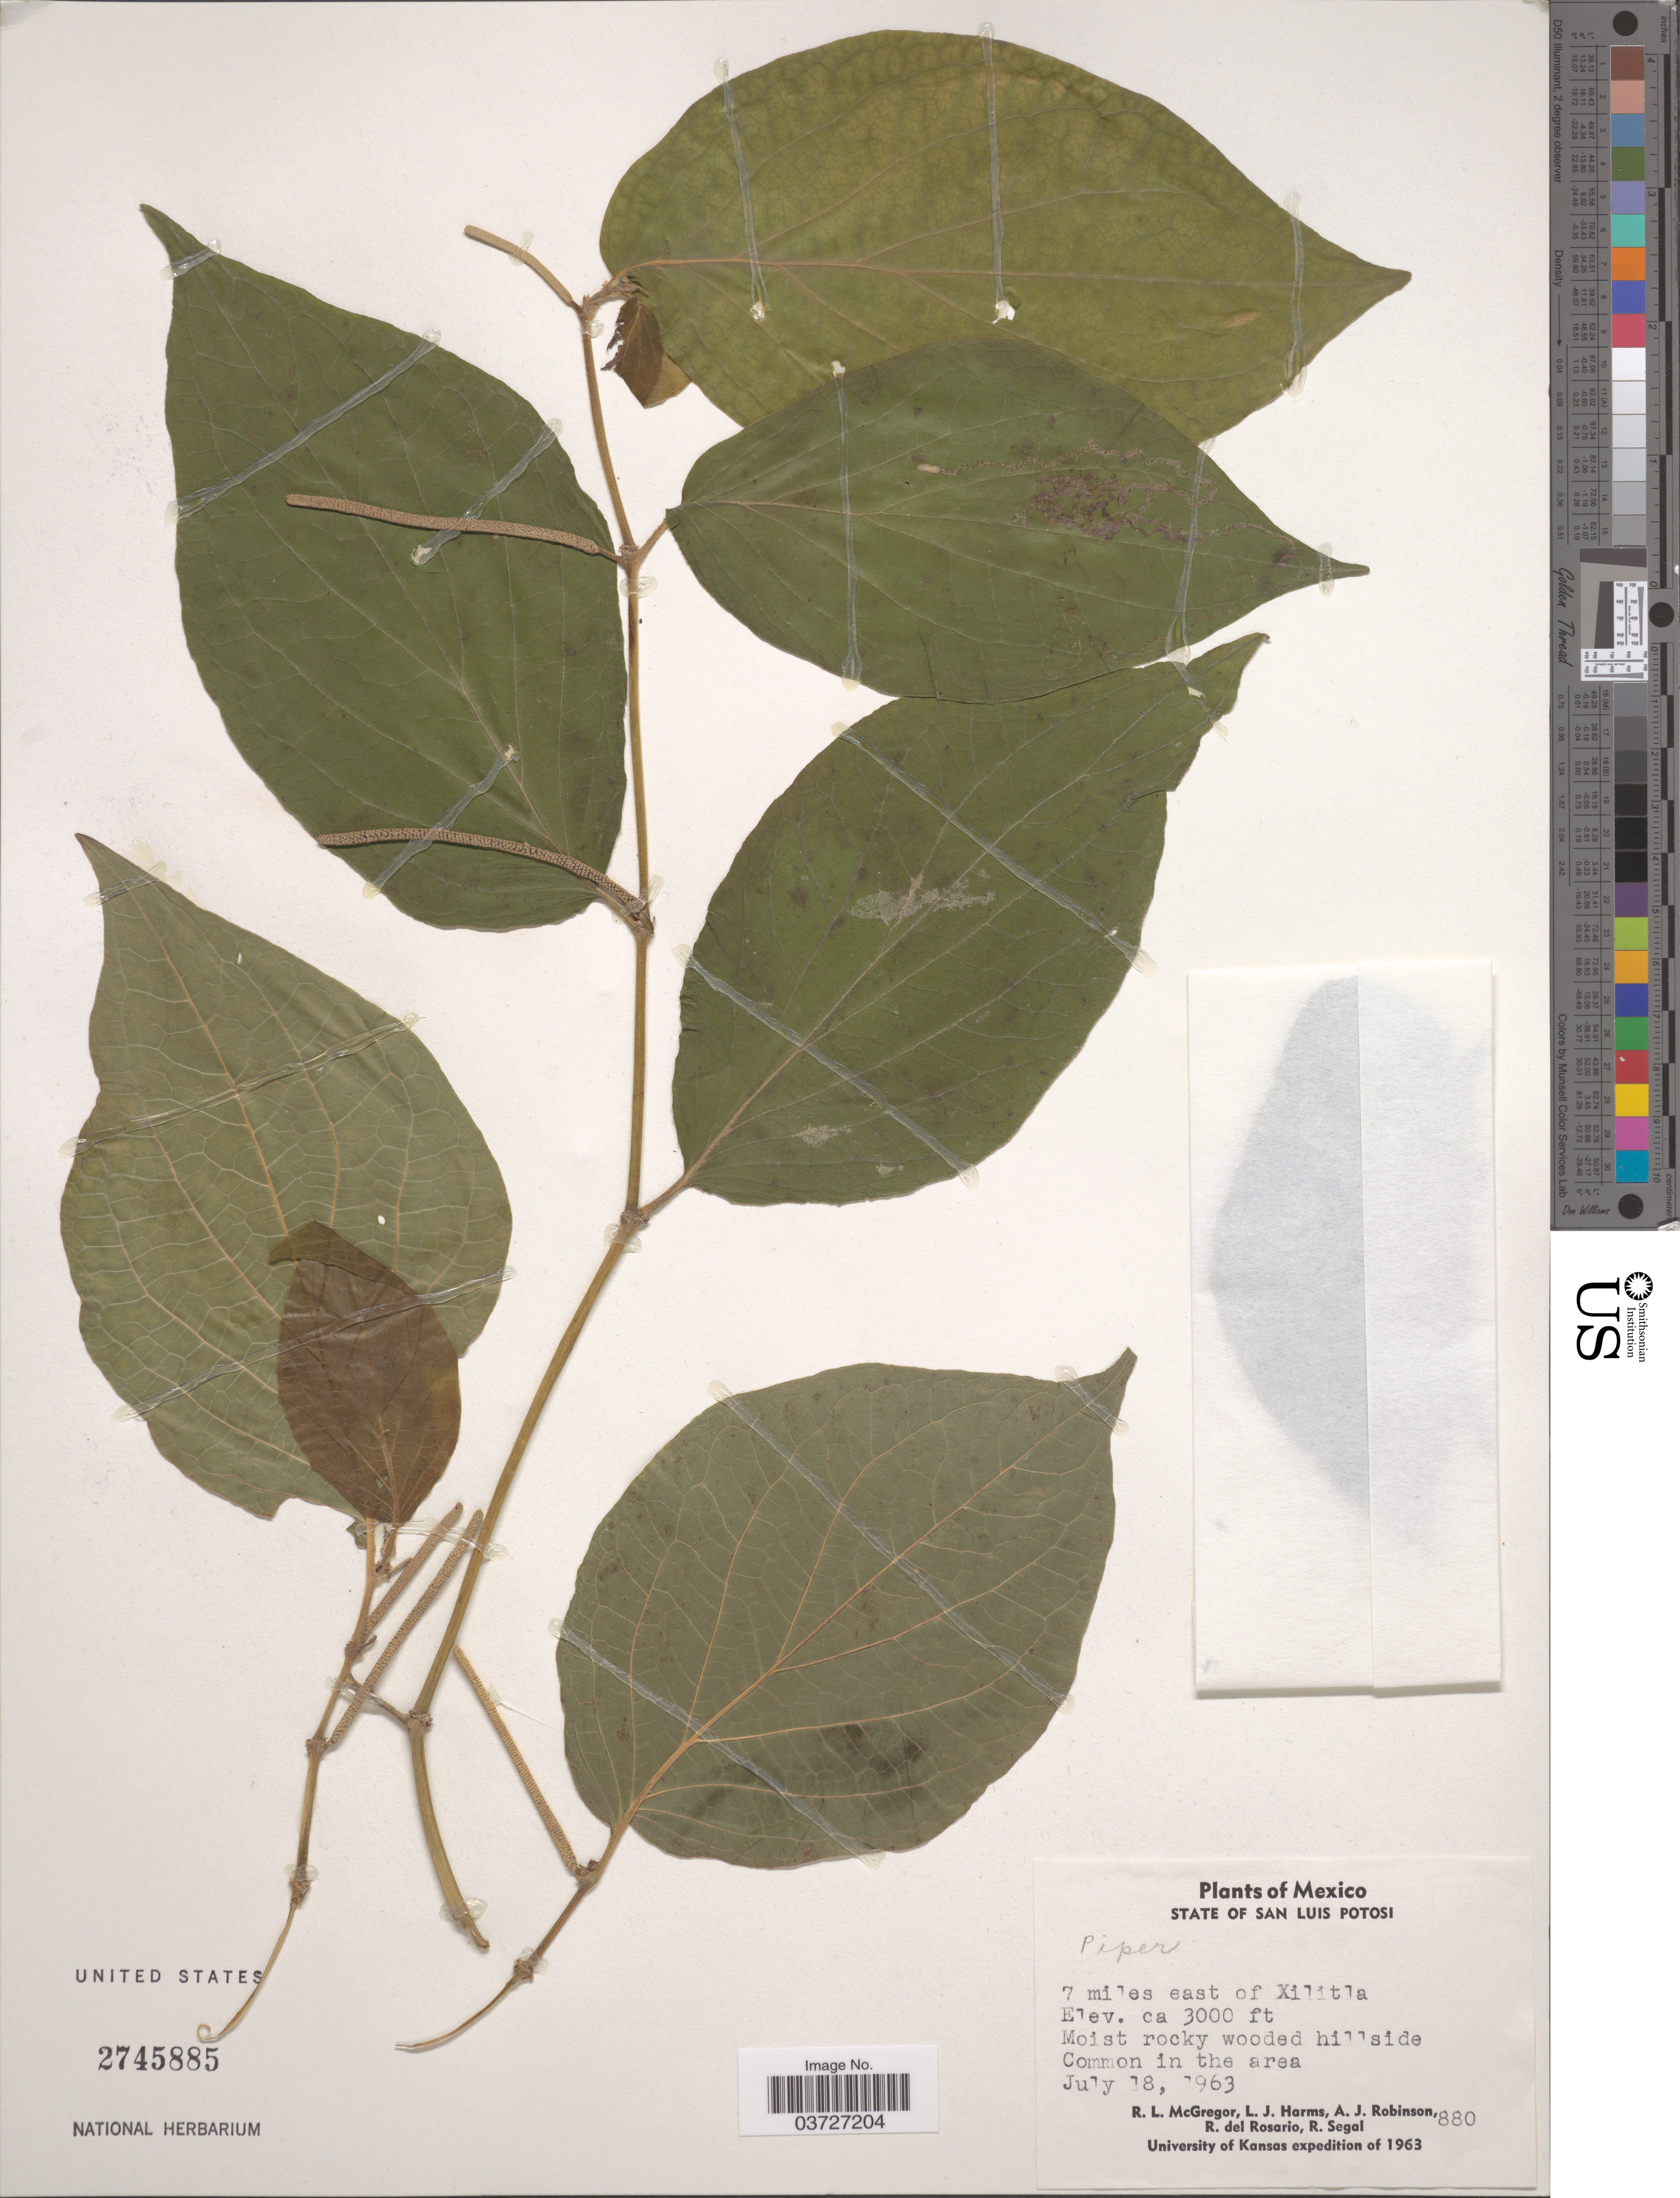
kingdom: Plantae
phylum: Tracheophyta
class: Magnoliopsida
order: Piperales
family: Piperaceae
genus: Piper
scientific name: Piper sp.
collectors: R. McGregor, L. Harms, A. J. Robinson, R. del Rosario & R. Segal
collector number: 880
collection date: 1963-07-18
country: Mexico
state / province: San Luis Potosí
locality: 7 miles east of Xilitla.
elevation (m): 914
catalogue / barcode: US 2745885